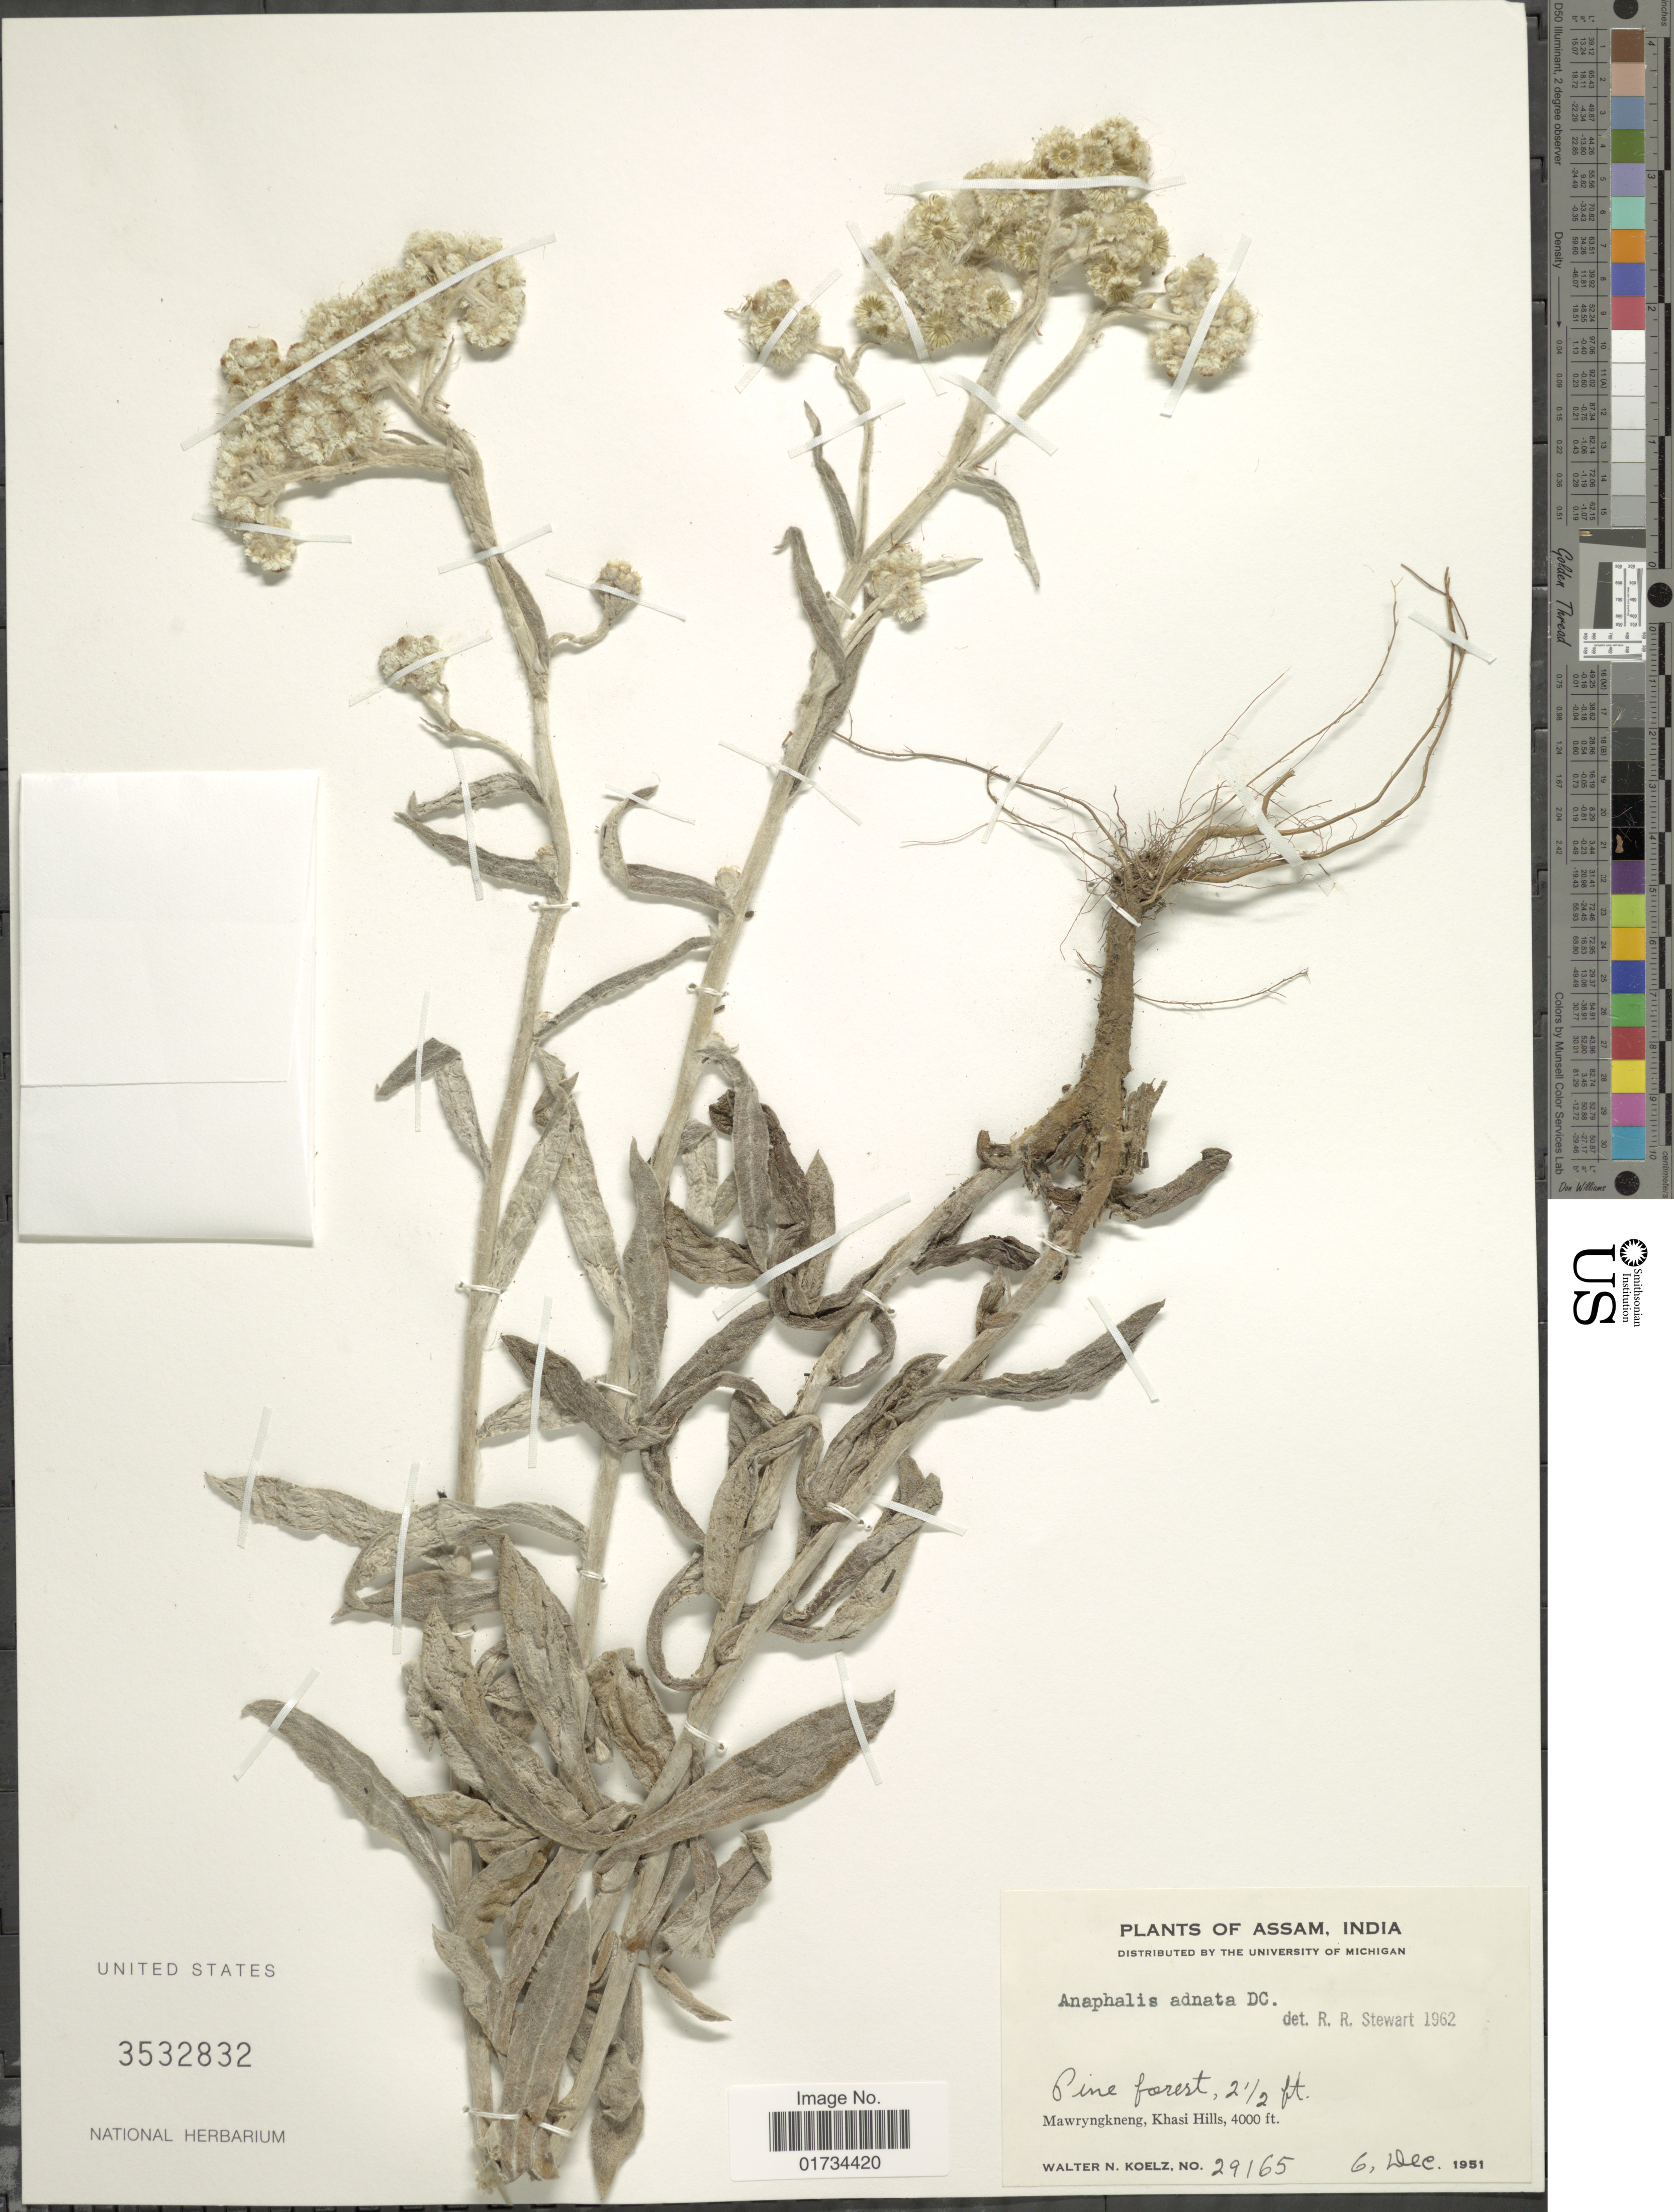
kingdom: Plantae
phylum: Tracheophyta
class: Magnoliopsida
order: Asterales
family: Asteraceae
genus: Anaphalis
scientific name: Anaphalis adnata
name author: DC.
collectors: W. N. Koelz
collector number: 29165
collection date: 1951-12-06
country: India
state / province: Meghalaya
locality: Assam, India. Mawryngkneng, Khasi Hills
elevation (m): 1219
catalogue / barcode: US 3532832